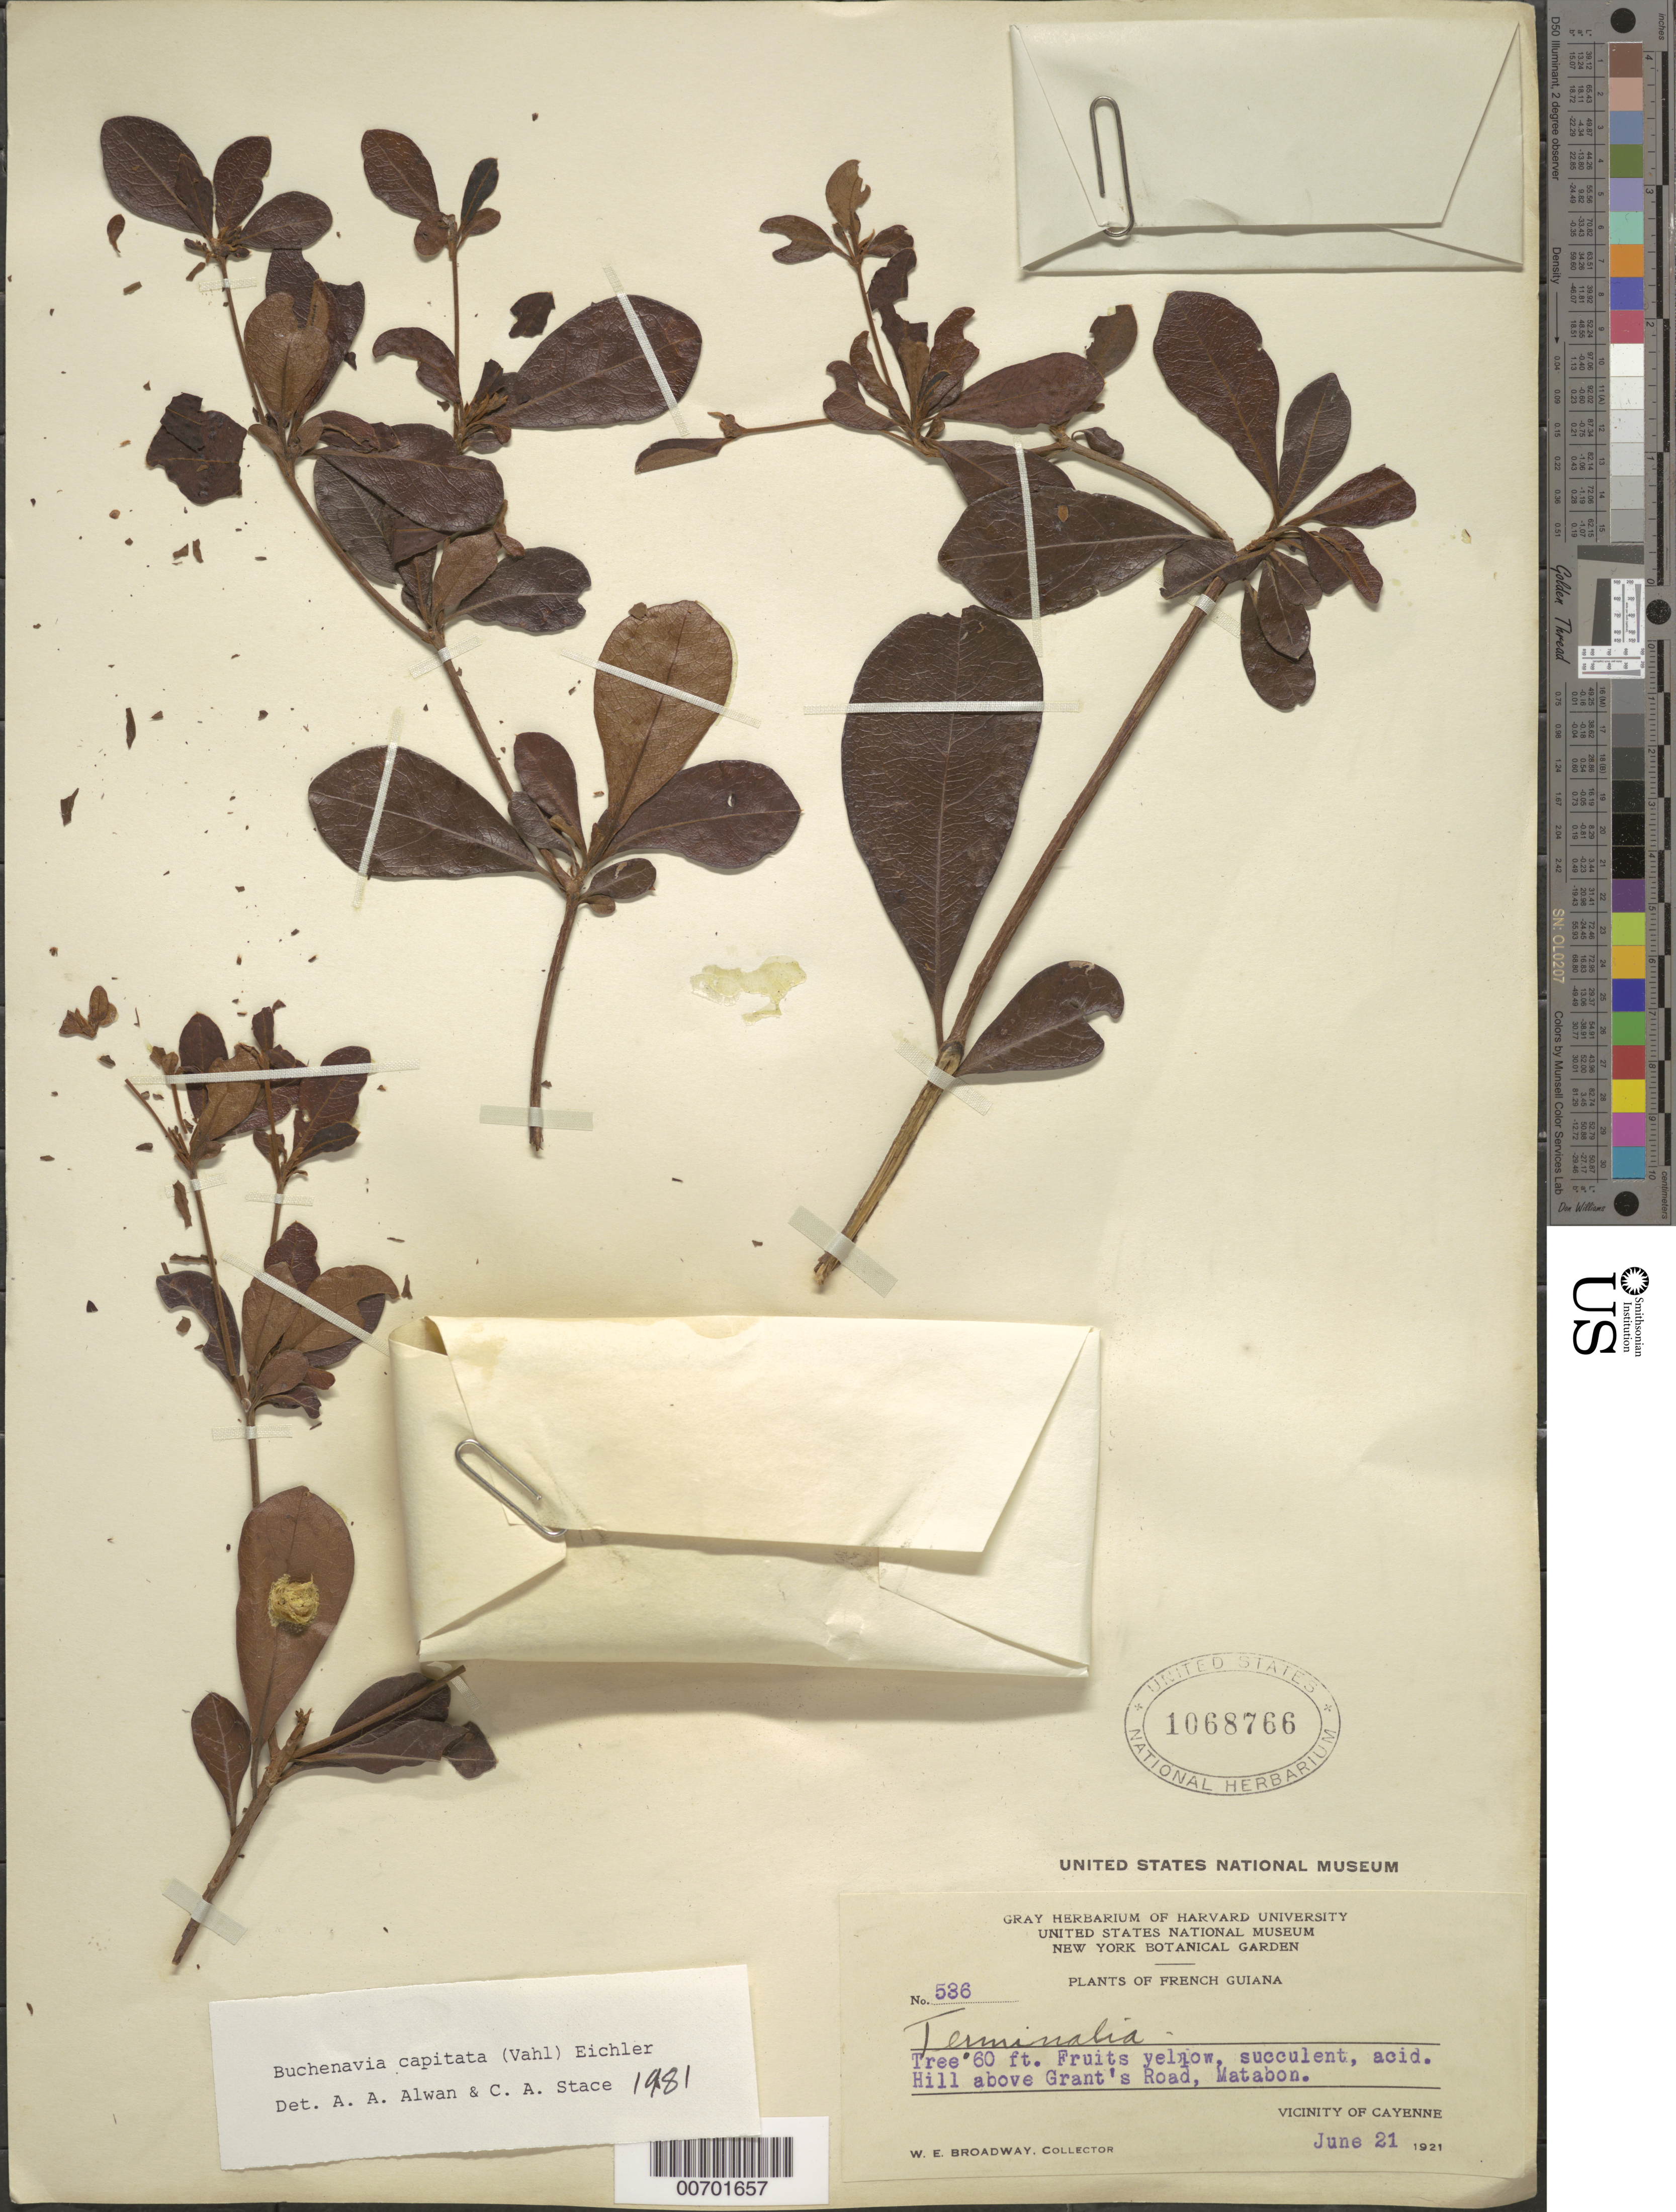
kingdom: Plantae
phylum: Tracheophyta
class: Magnoliopsida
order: Myrtales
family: Combretaceae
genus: Terminalia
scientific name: Terminalia tetraphylla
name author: (Aubl.) Gere & Boatwr.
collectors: W. E. Broadway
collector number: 536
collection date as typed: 21-Jun-21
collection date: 1921-06-21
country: French Guiana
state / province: Cayenne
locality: Cayenne, vic., hill above Grant's Road, Matabon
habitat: Hill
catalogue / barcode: US 1068766